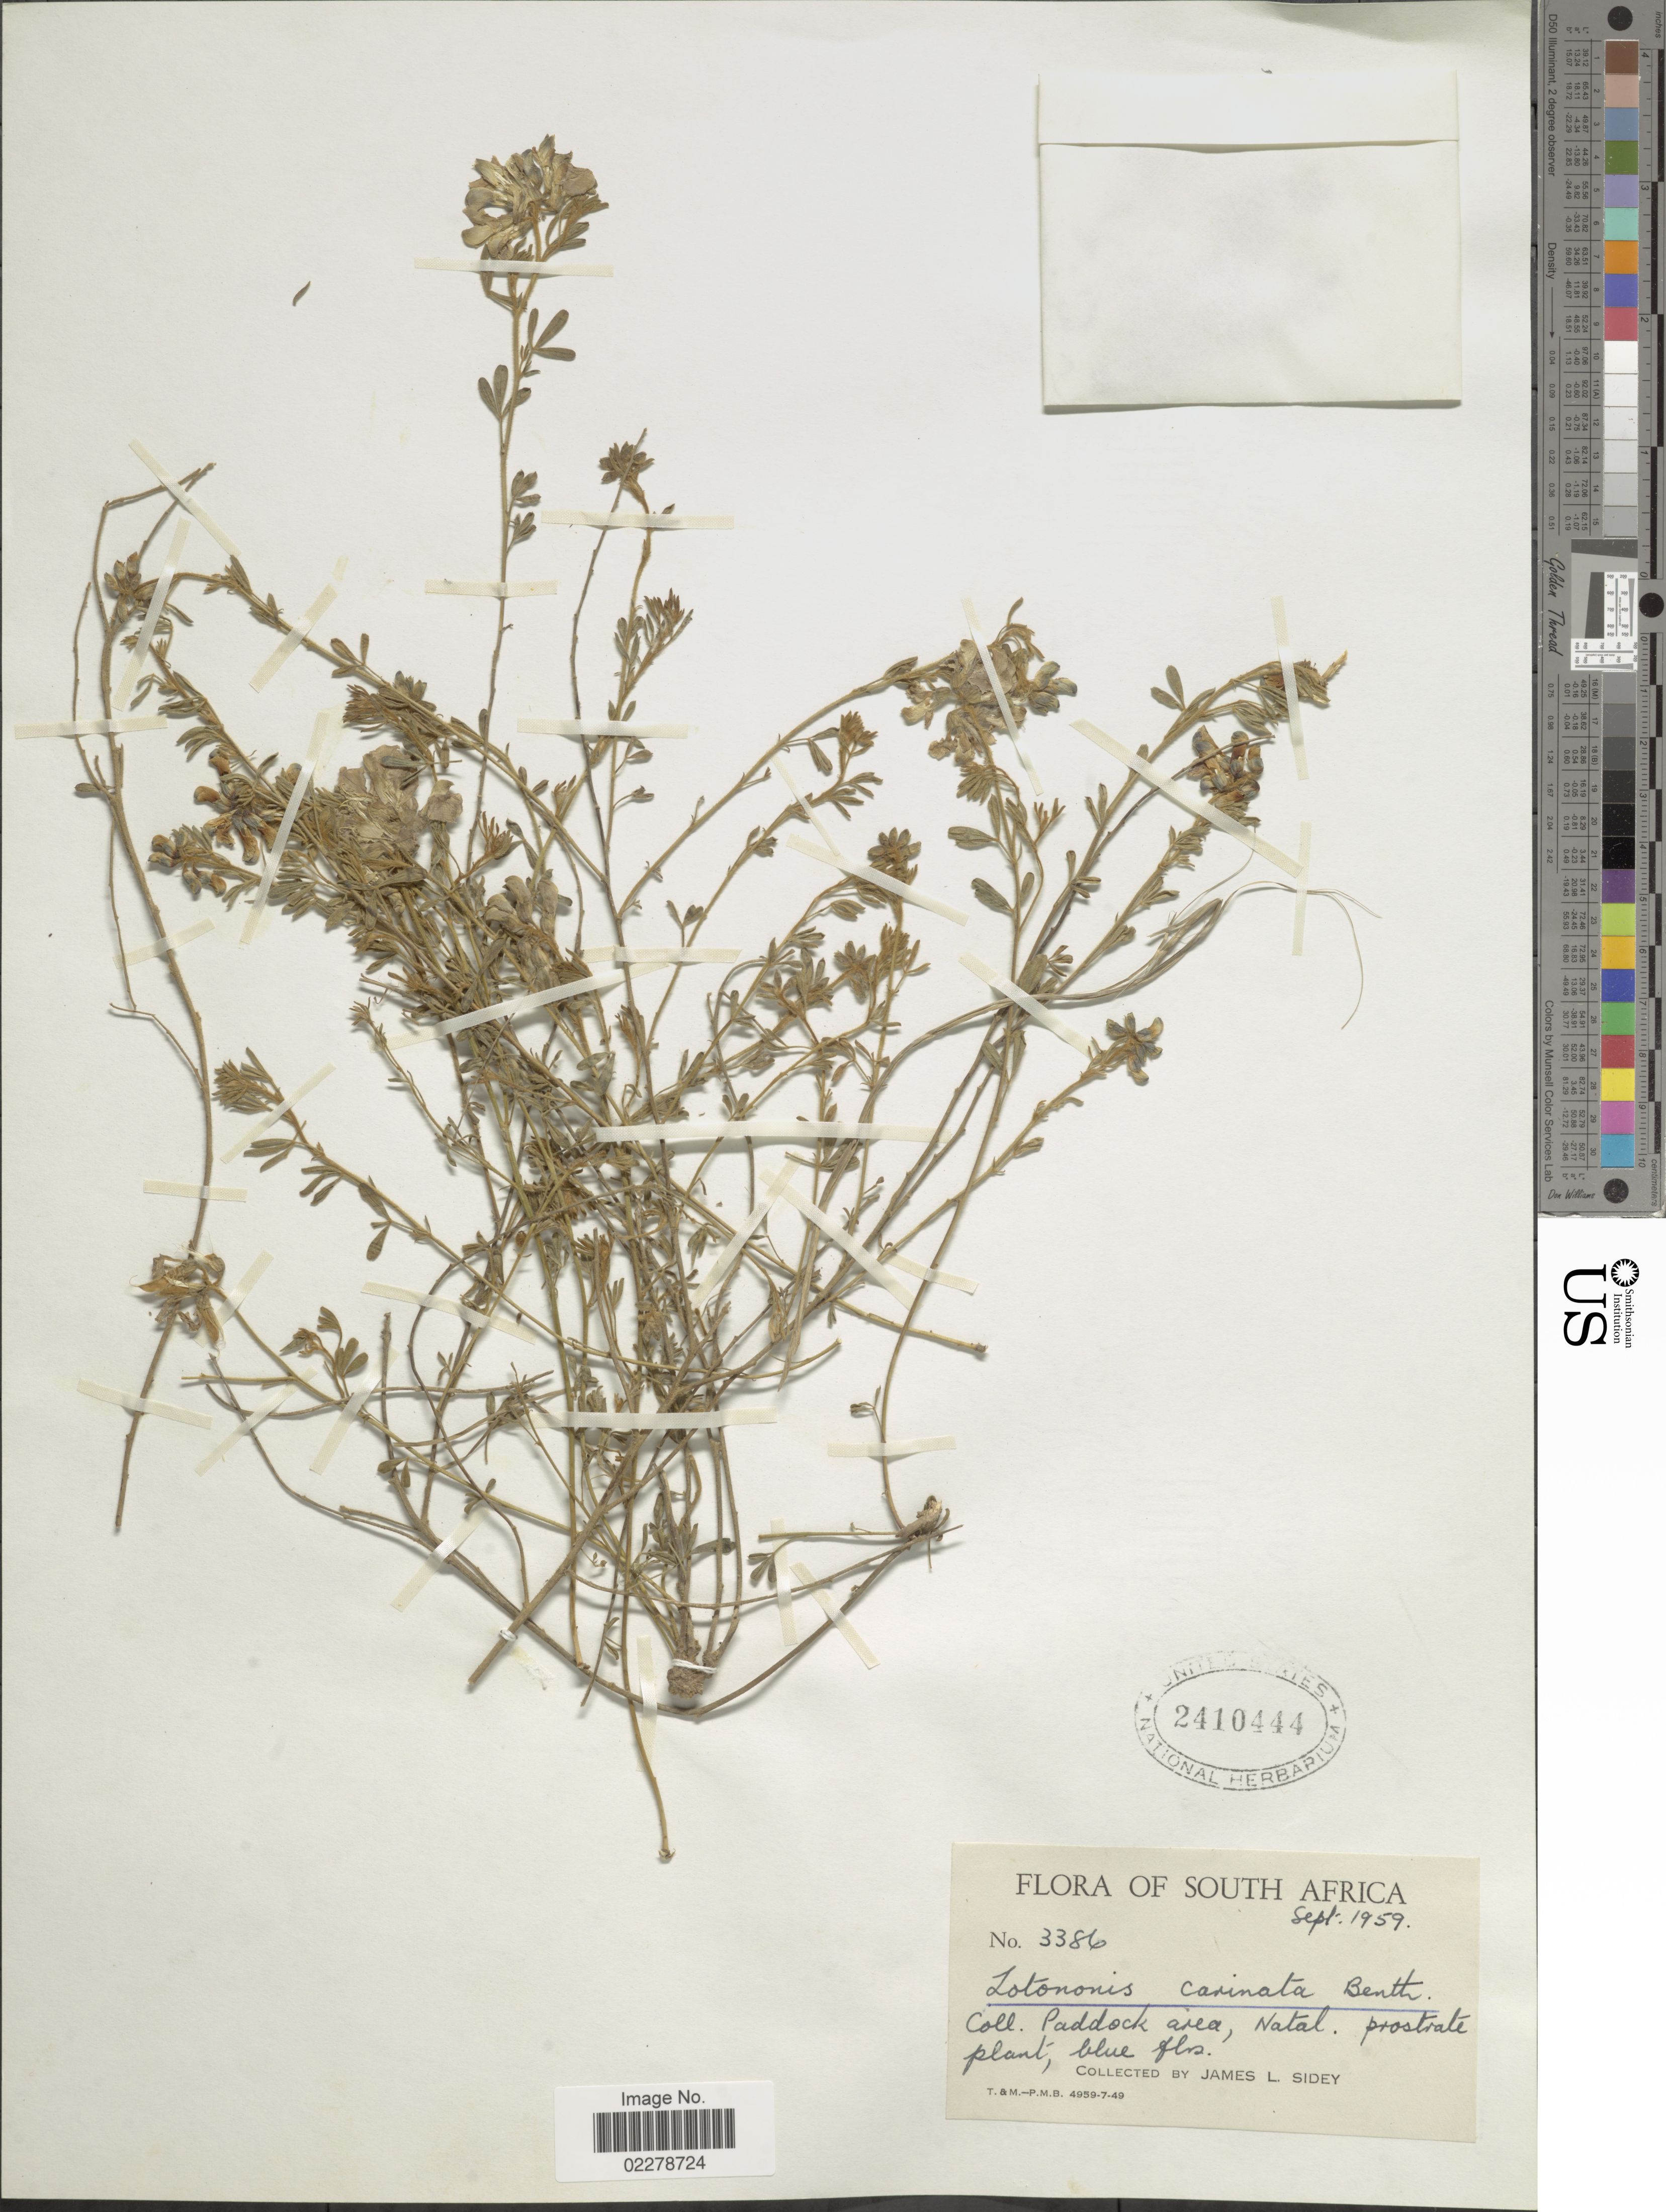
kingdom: Plantae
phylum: Tracheophyta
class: Magnoliopsida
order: Fabales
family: Fabaceae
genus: Lotononis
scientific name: Lotononis carinata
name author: Benth.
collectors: J. L. Sidey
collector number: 3386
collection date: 1959-09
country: South Africa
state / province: KwaZulu-Natal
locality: Paddock area, Natal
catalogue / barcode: US 2410444